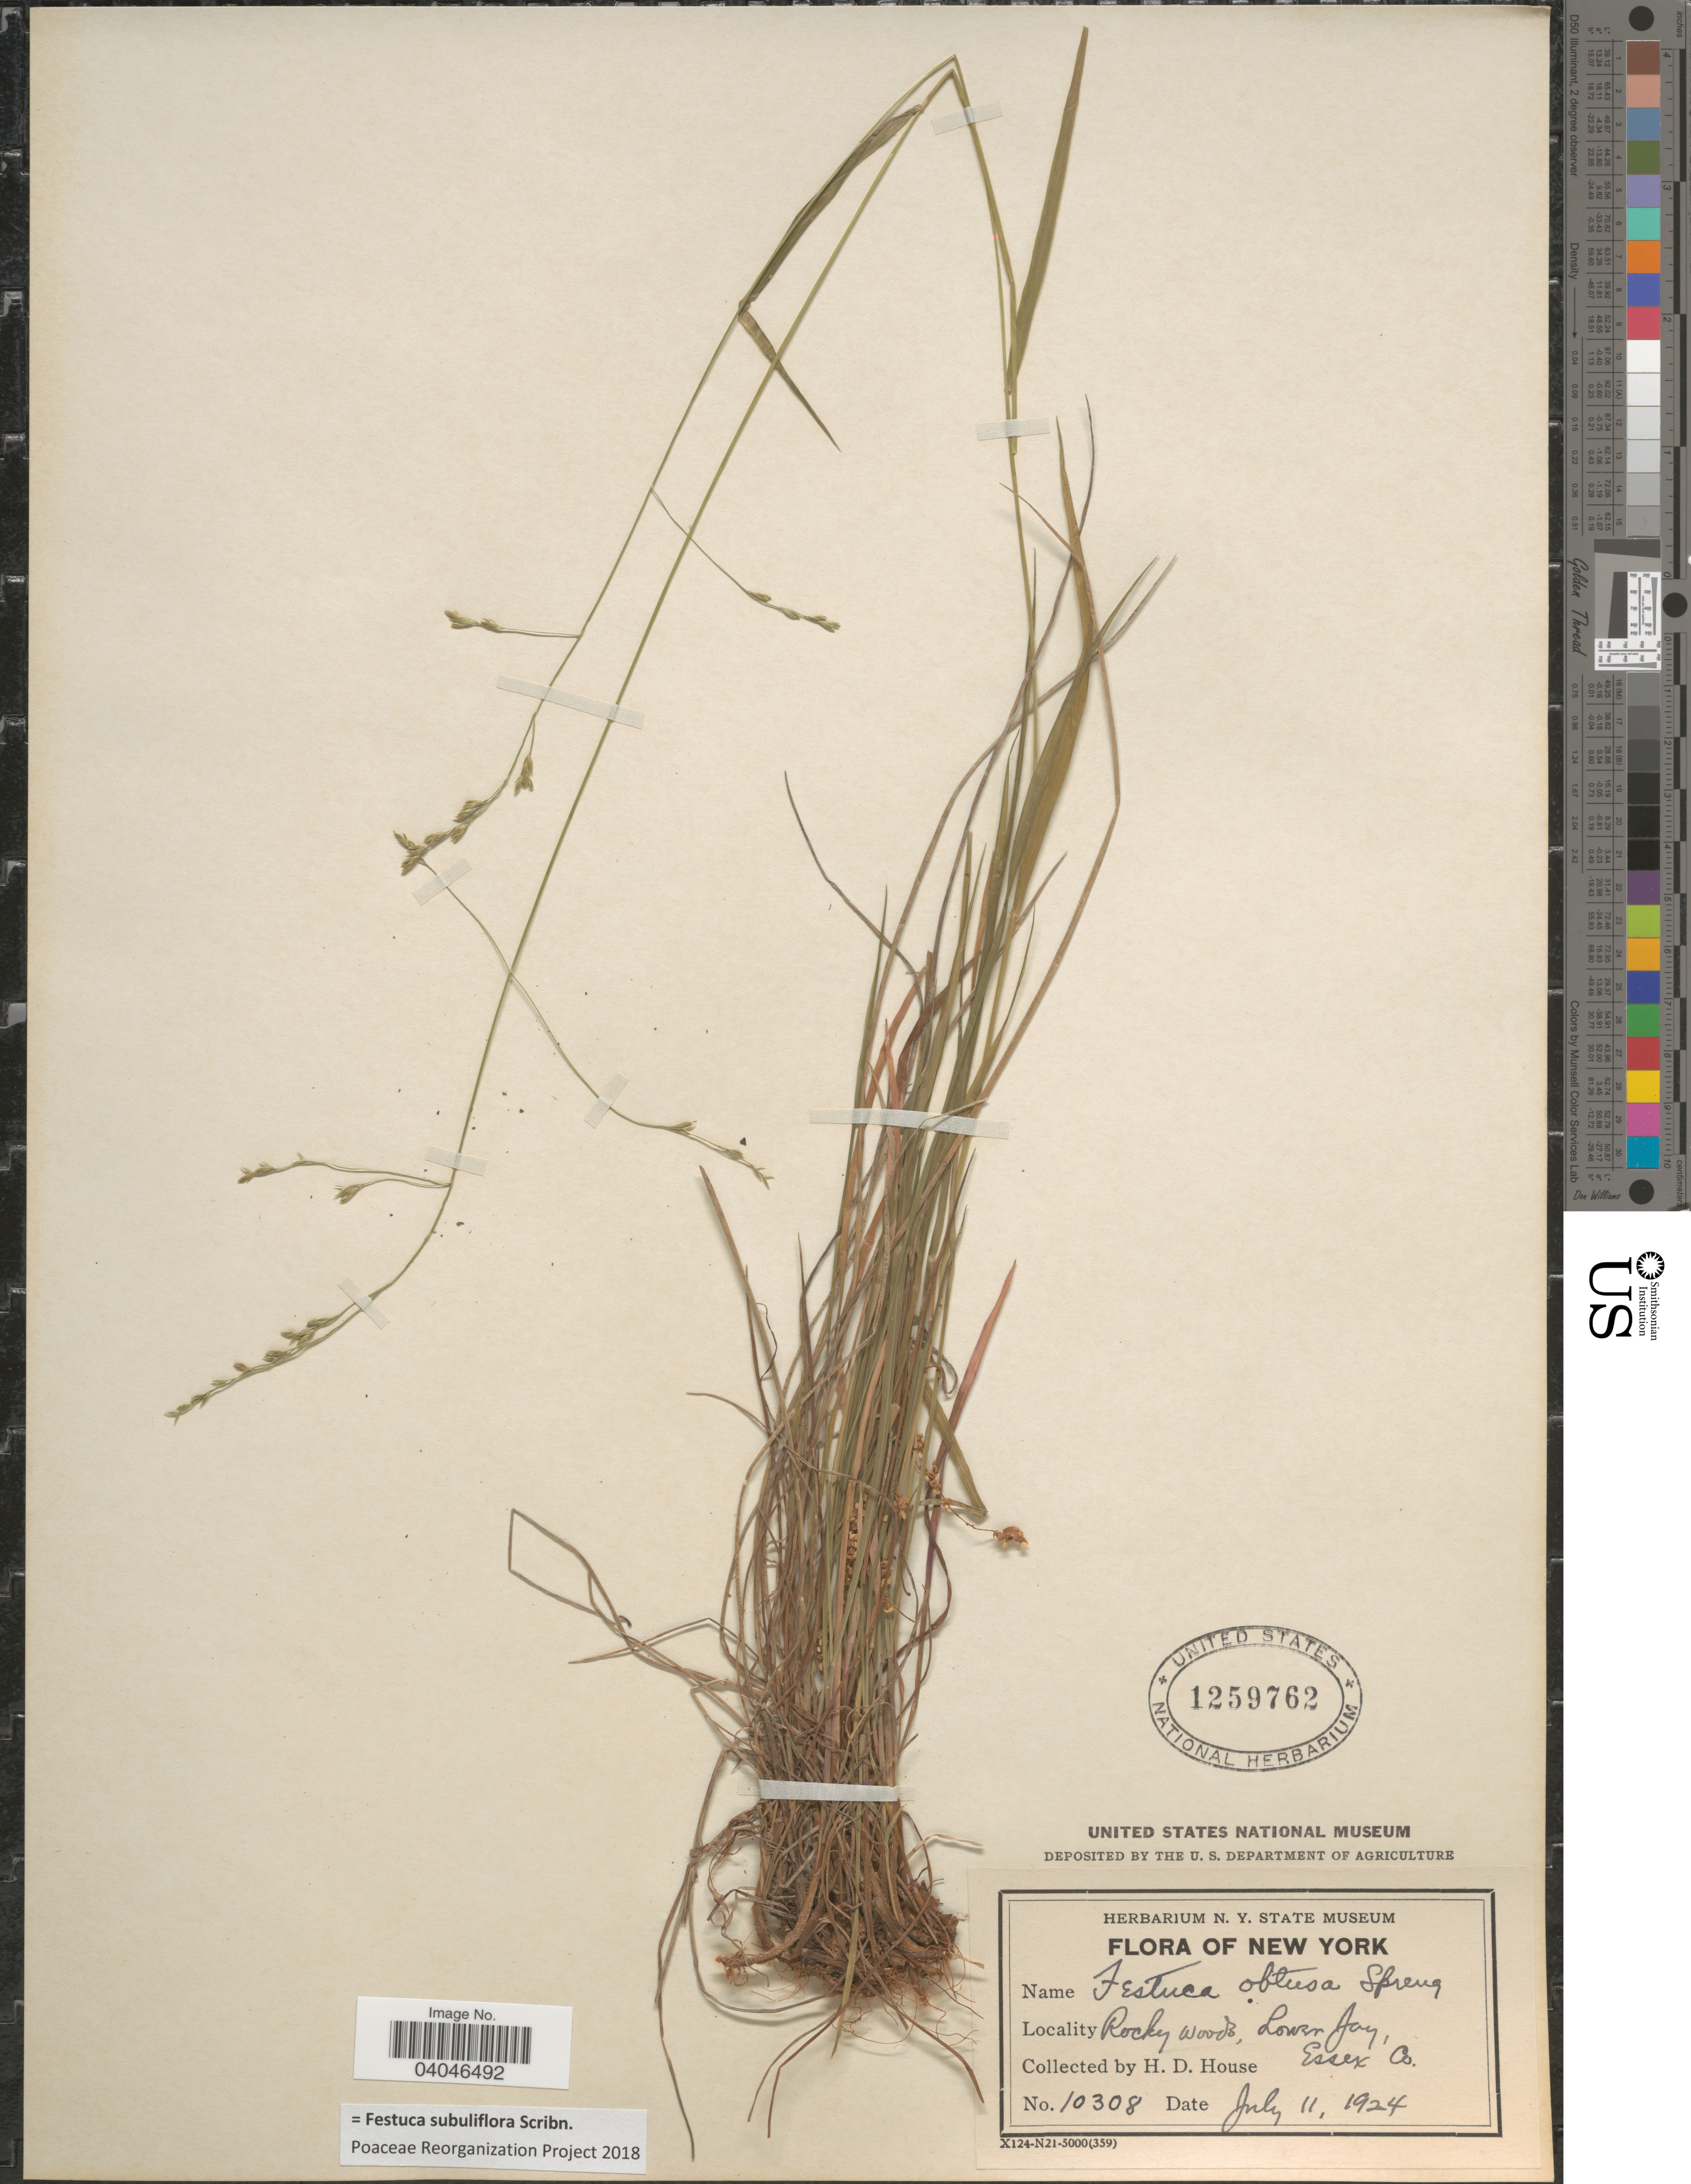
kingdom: Plantae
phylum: Tracheophyta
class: Liliopsida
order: Poales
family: Poaceae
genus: Festuca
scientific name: Festuca subuliflora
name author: Scribn.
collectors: H. D. House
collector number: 10308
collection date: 1924-07-11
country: United States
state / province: New York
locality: Rocky woods, Lower Jay, Essex Co.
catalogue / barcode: US 1259762